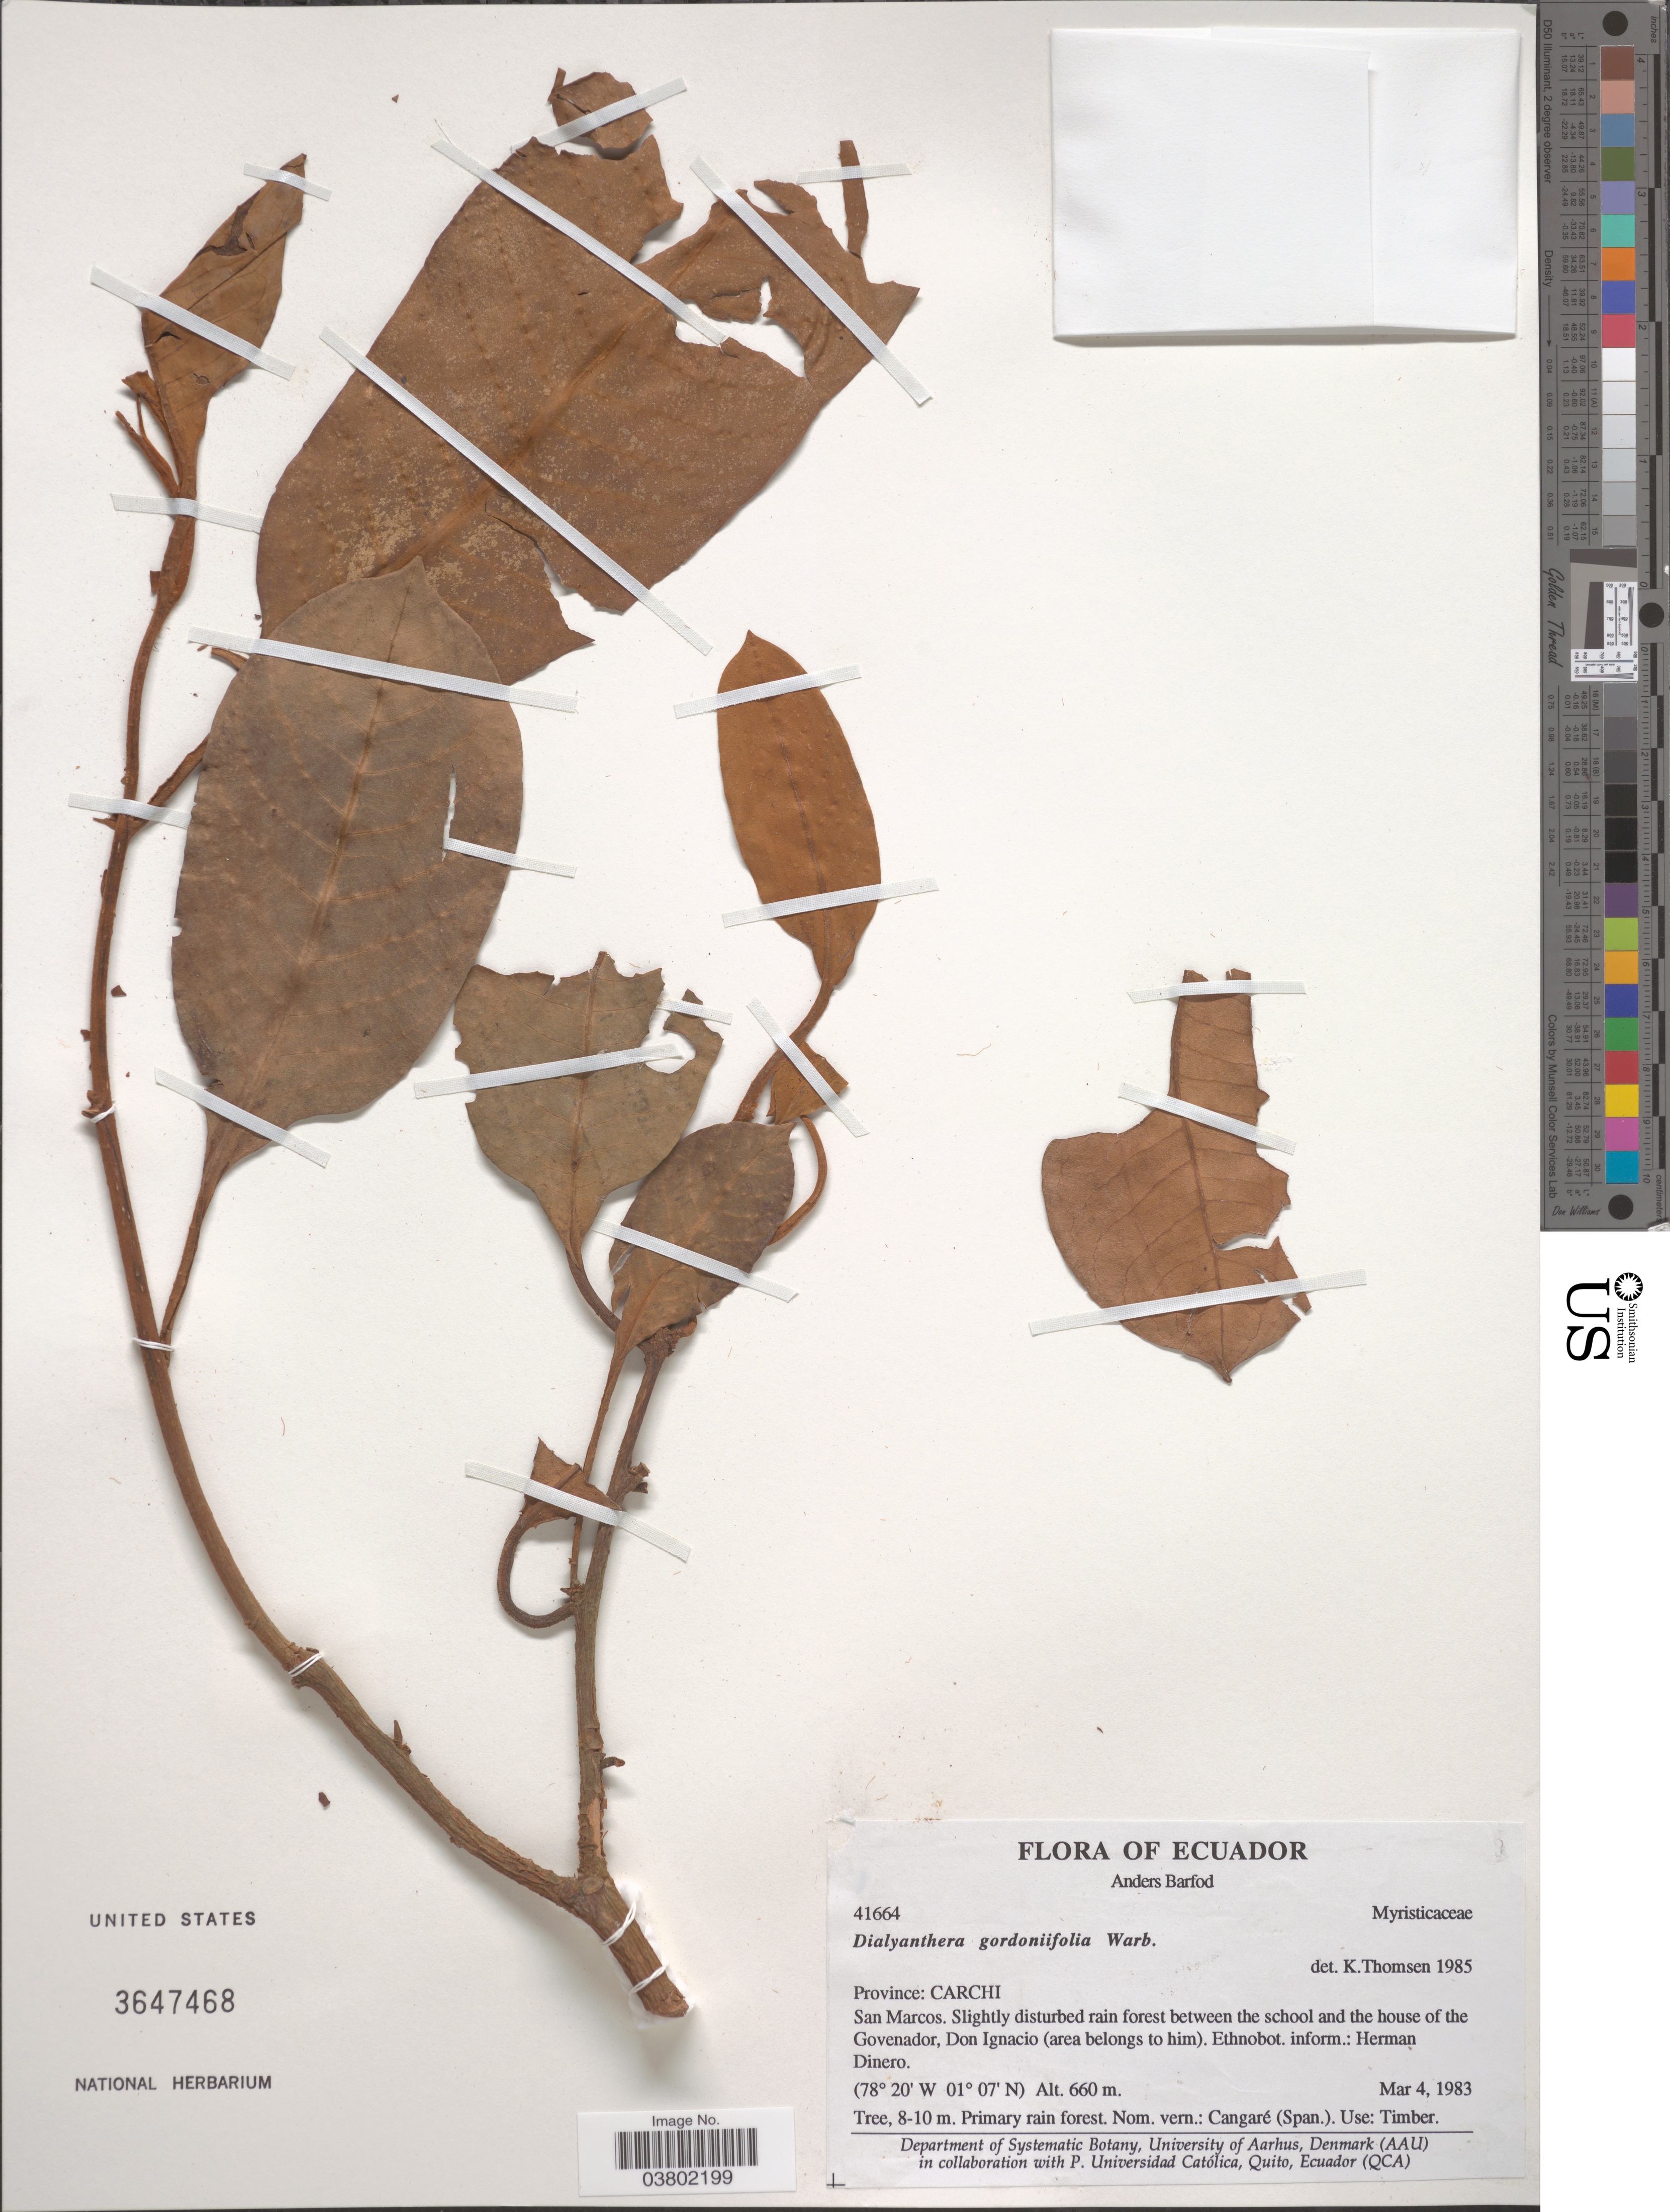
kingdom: Plantae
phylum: Tracheophyta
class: Magnoliopsida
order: Magnoliales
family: Myristicaceae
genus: Myristica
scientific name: Myristica philippensis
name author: Lam.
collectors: A. Barford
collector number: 41664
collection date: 1983-03-04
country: Ecuador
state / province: Carchi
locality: San Marcos. Slightly disturbed rain forest between the school and the house of the Govenador, Don Ignacio (area belongs to him).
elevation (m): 660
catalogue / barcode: US 3647468